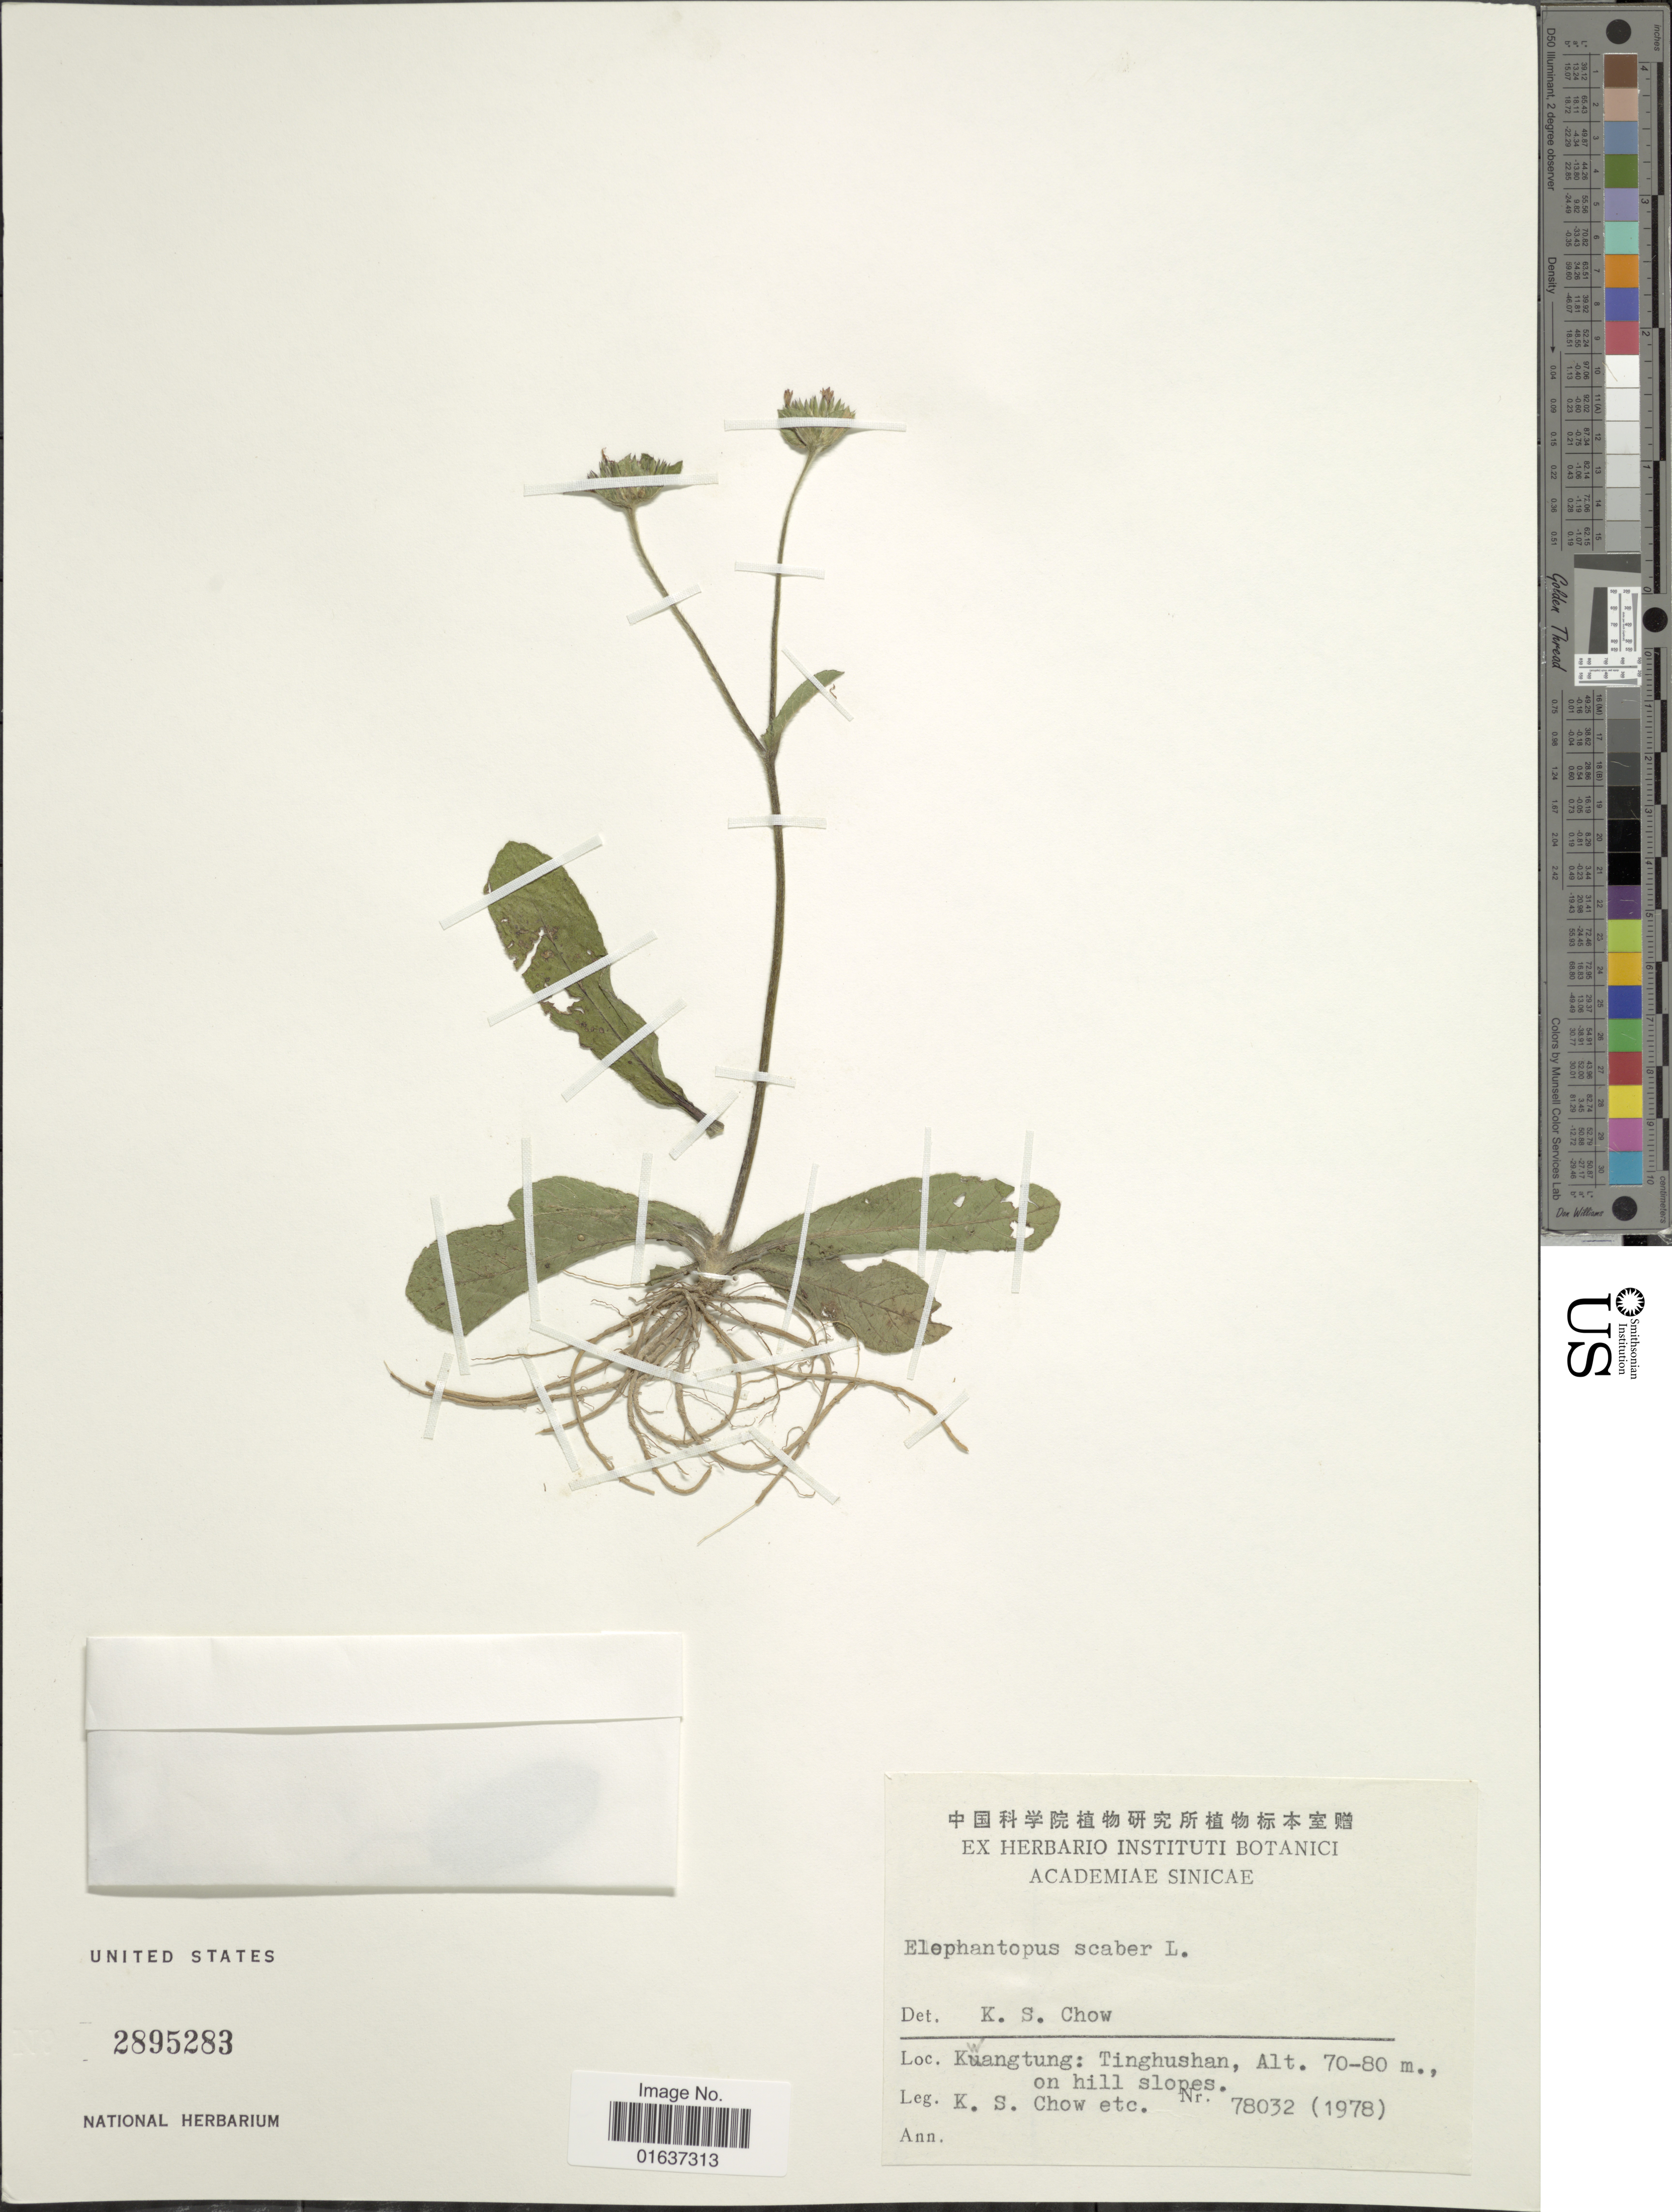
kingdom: Plantae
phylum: Tracheophyta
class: Magnoliopsida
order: Asterales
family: Asteraceae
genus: Elephantopus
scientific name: Elephantopus scaber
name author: L.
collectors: K. S. Chow & et al.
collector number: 7803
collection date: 1978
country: China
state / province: Guangdong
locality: Kwangtung: Tinghushan on hills slopes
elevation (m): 70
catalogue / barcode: US 2895283